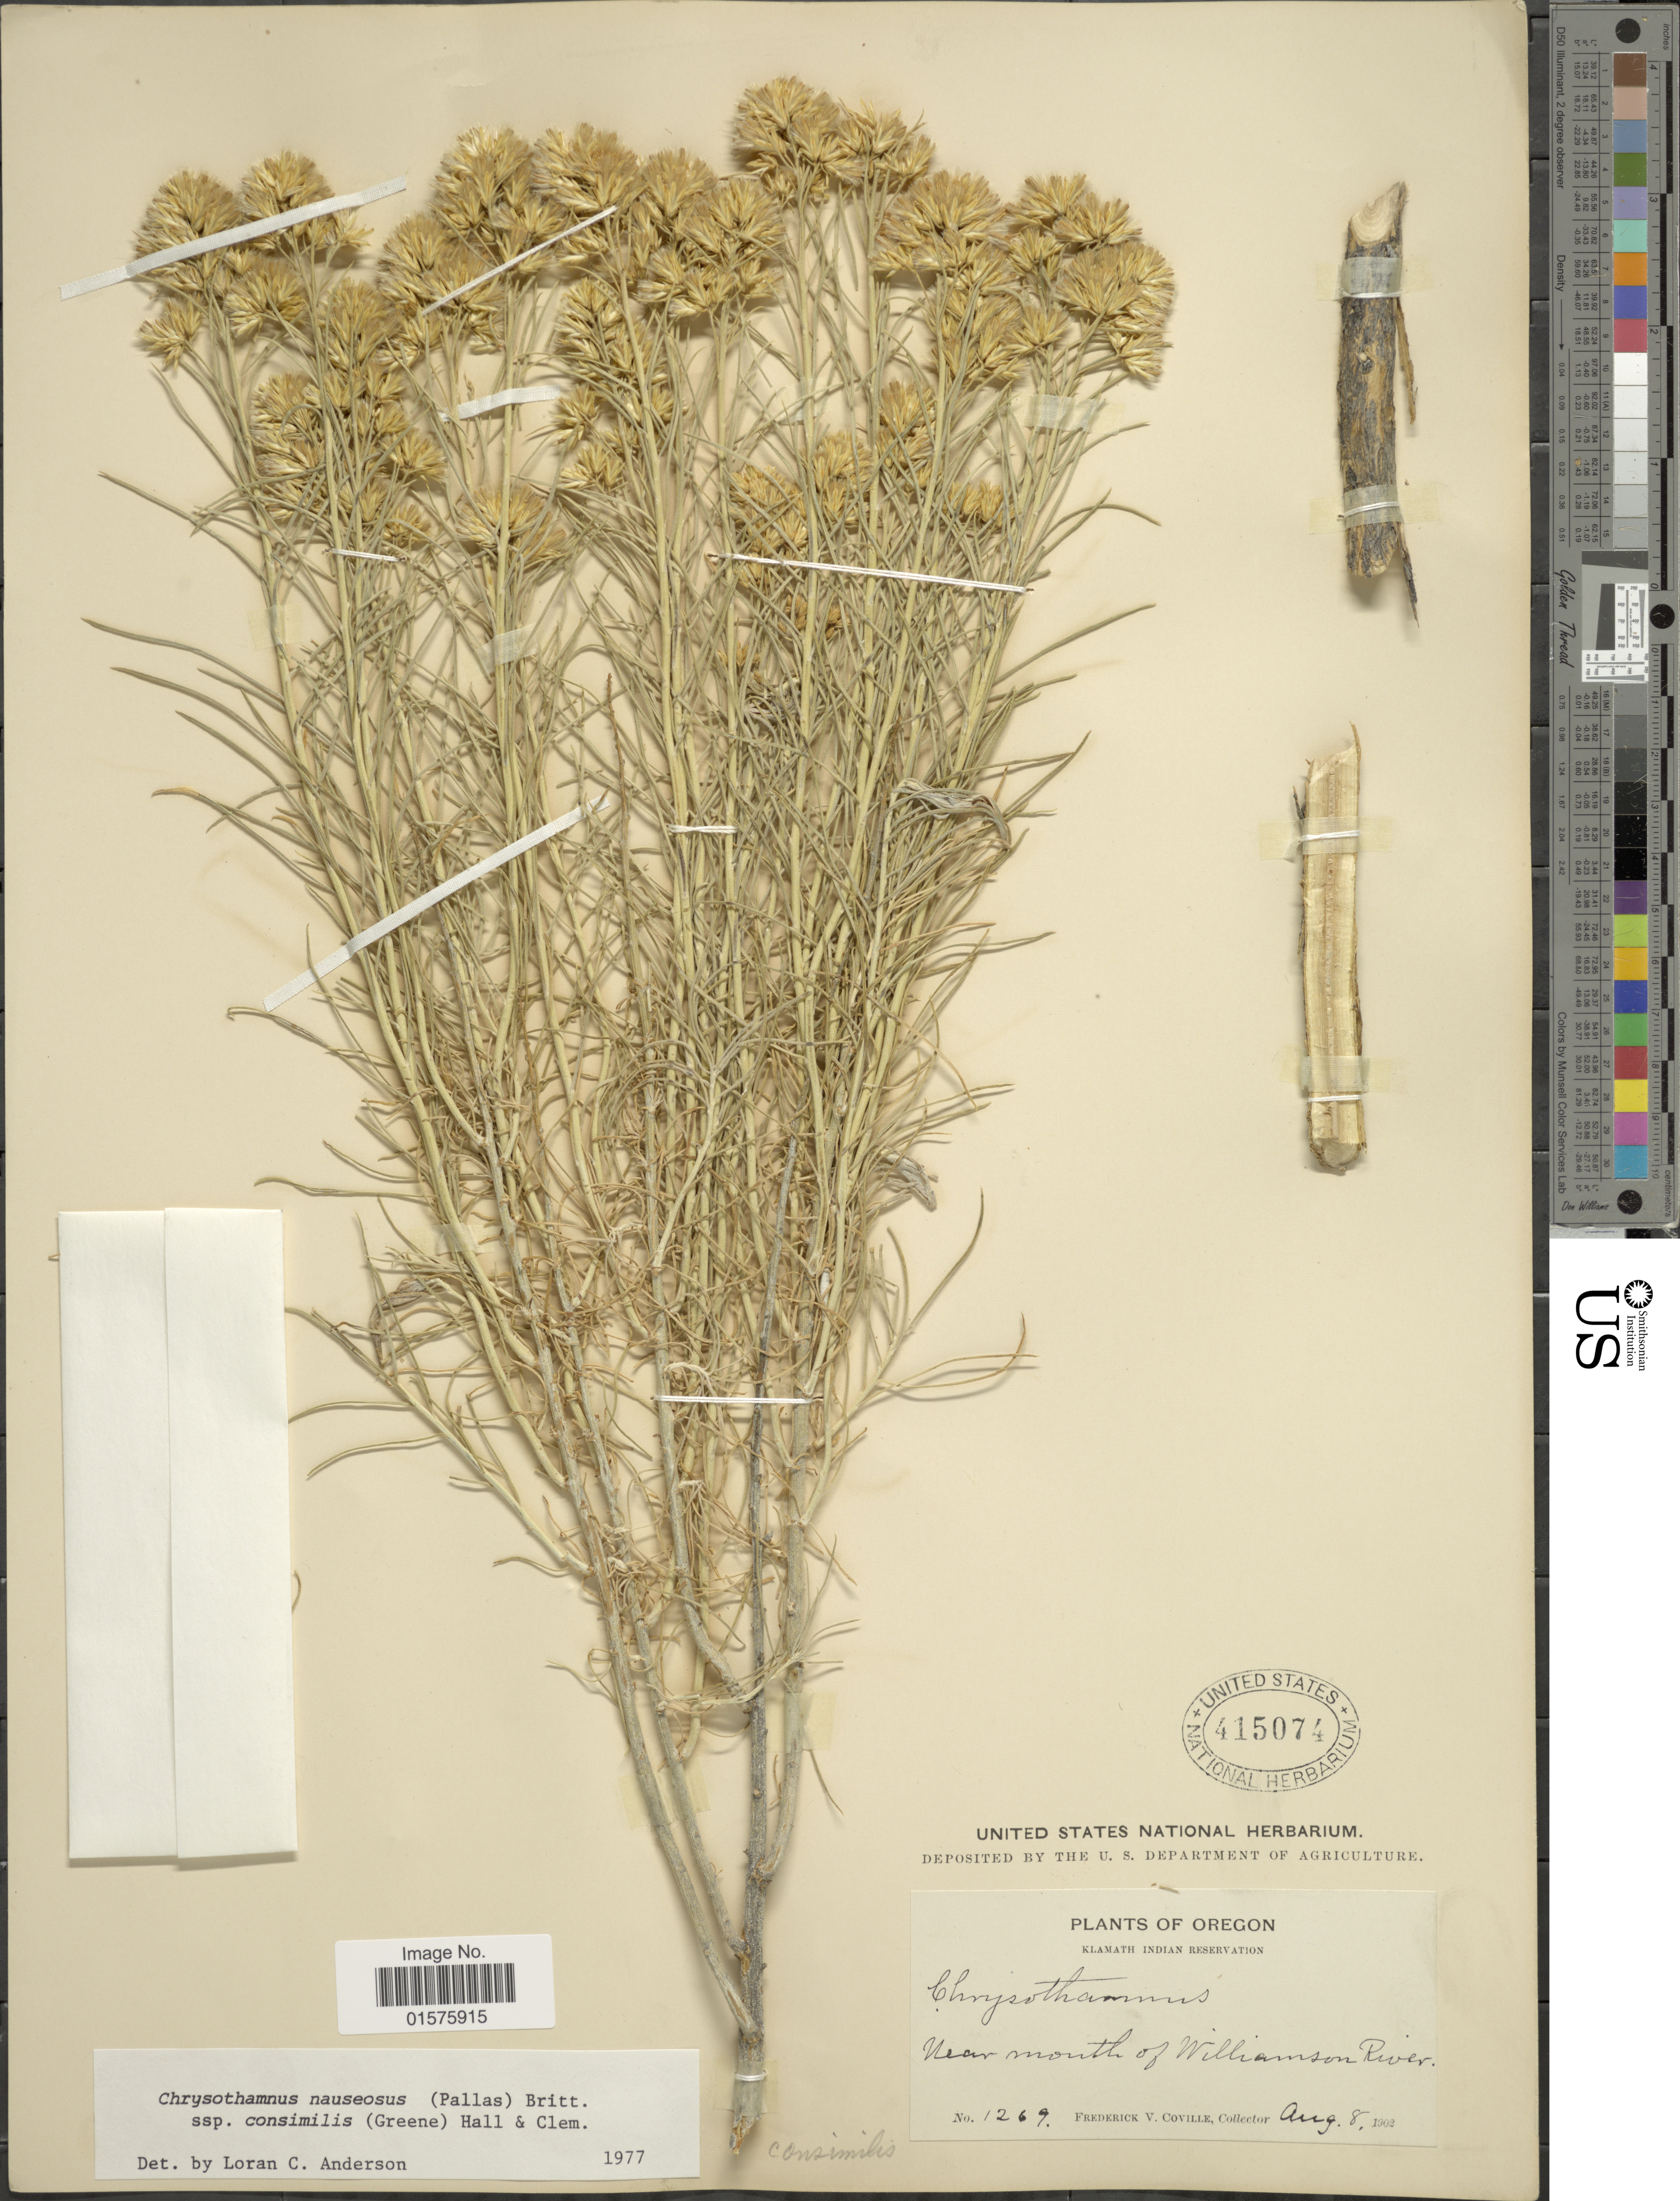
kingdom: Plantae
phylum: Tracheophyta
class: Magnoliopsida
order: Asterales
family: Asteraceae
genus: Ericameria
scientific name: Ericameria nauseosa var. oreophila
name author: (A. Nelson) G.L. Nesom & G.I. Baird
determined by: Urbatsch, Lowell E., Curator (LSU), Louisiana State University (UNITED STATES)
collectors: F. V. Coville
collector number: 1269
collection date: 1902-08-08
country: United States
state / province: Oregon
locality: Klamath Indian Reservation, near mount of Williamson River.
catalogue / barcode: US 415074